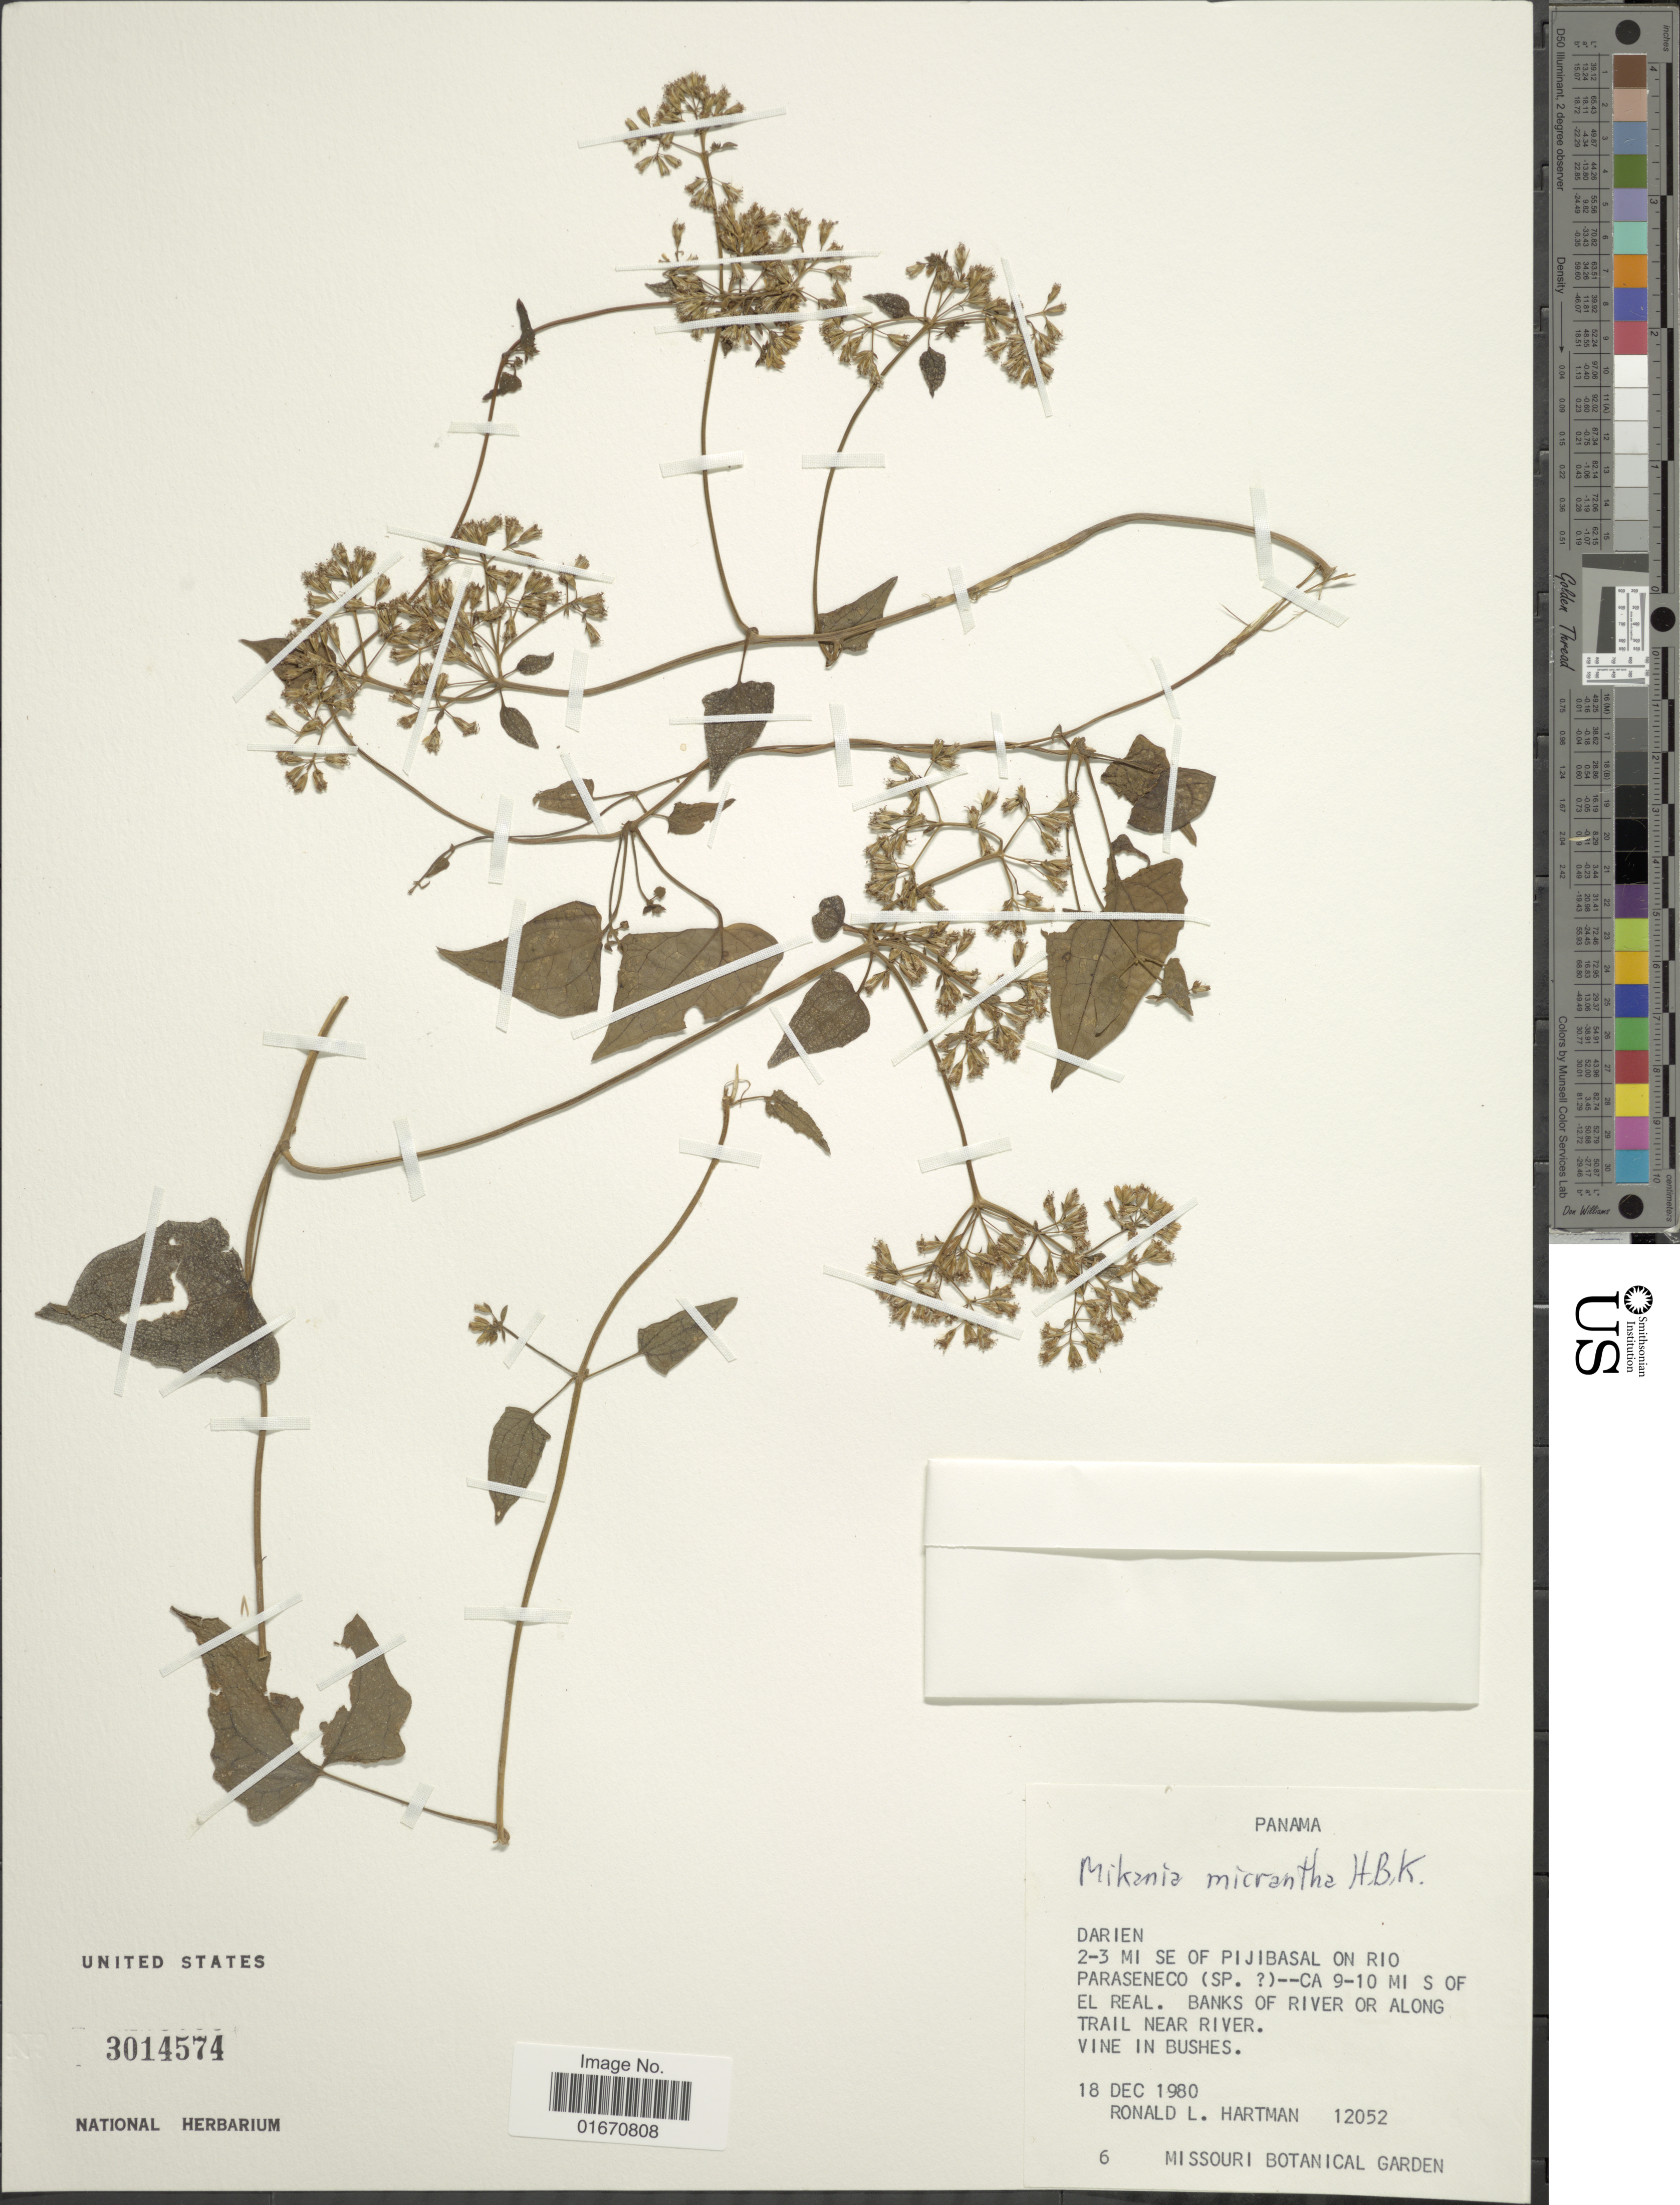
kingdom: Plantae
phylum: Tracheophyta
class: Magnoliopsida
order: Asterales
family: Asteraceae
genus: Mikania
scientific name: Mikania micrantha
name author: Kunth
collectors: R. L. Hartman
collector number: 12052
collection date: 1980-12-18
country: Panama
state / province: Darién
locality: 2-3 mi SE of Pijibasal on Rio Paraseneco, ca 9-10 mi S of El Real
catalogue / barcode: US 3014574